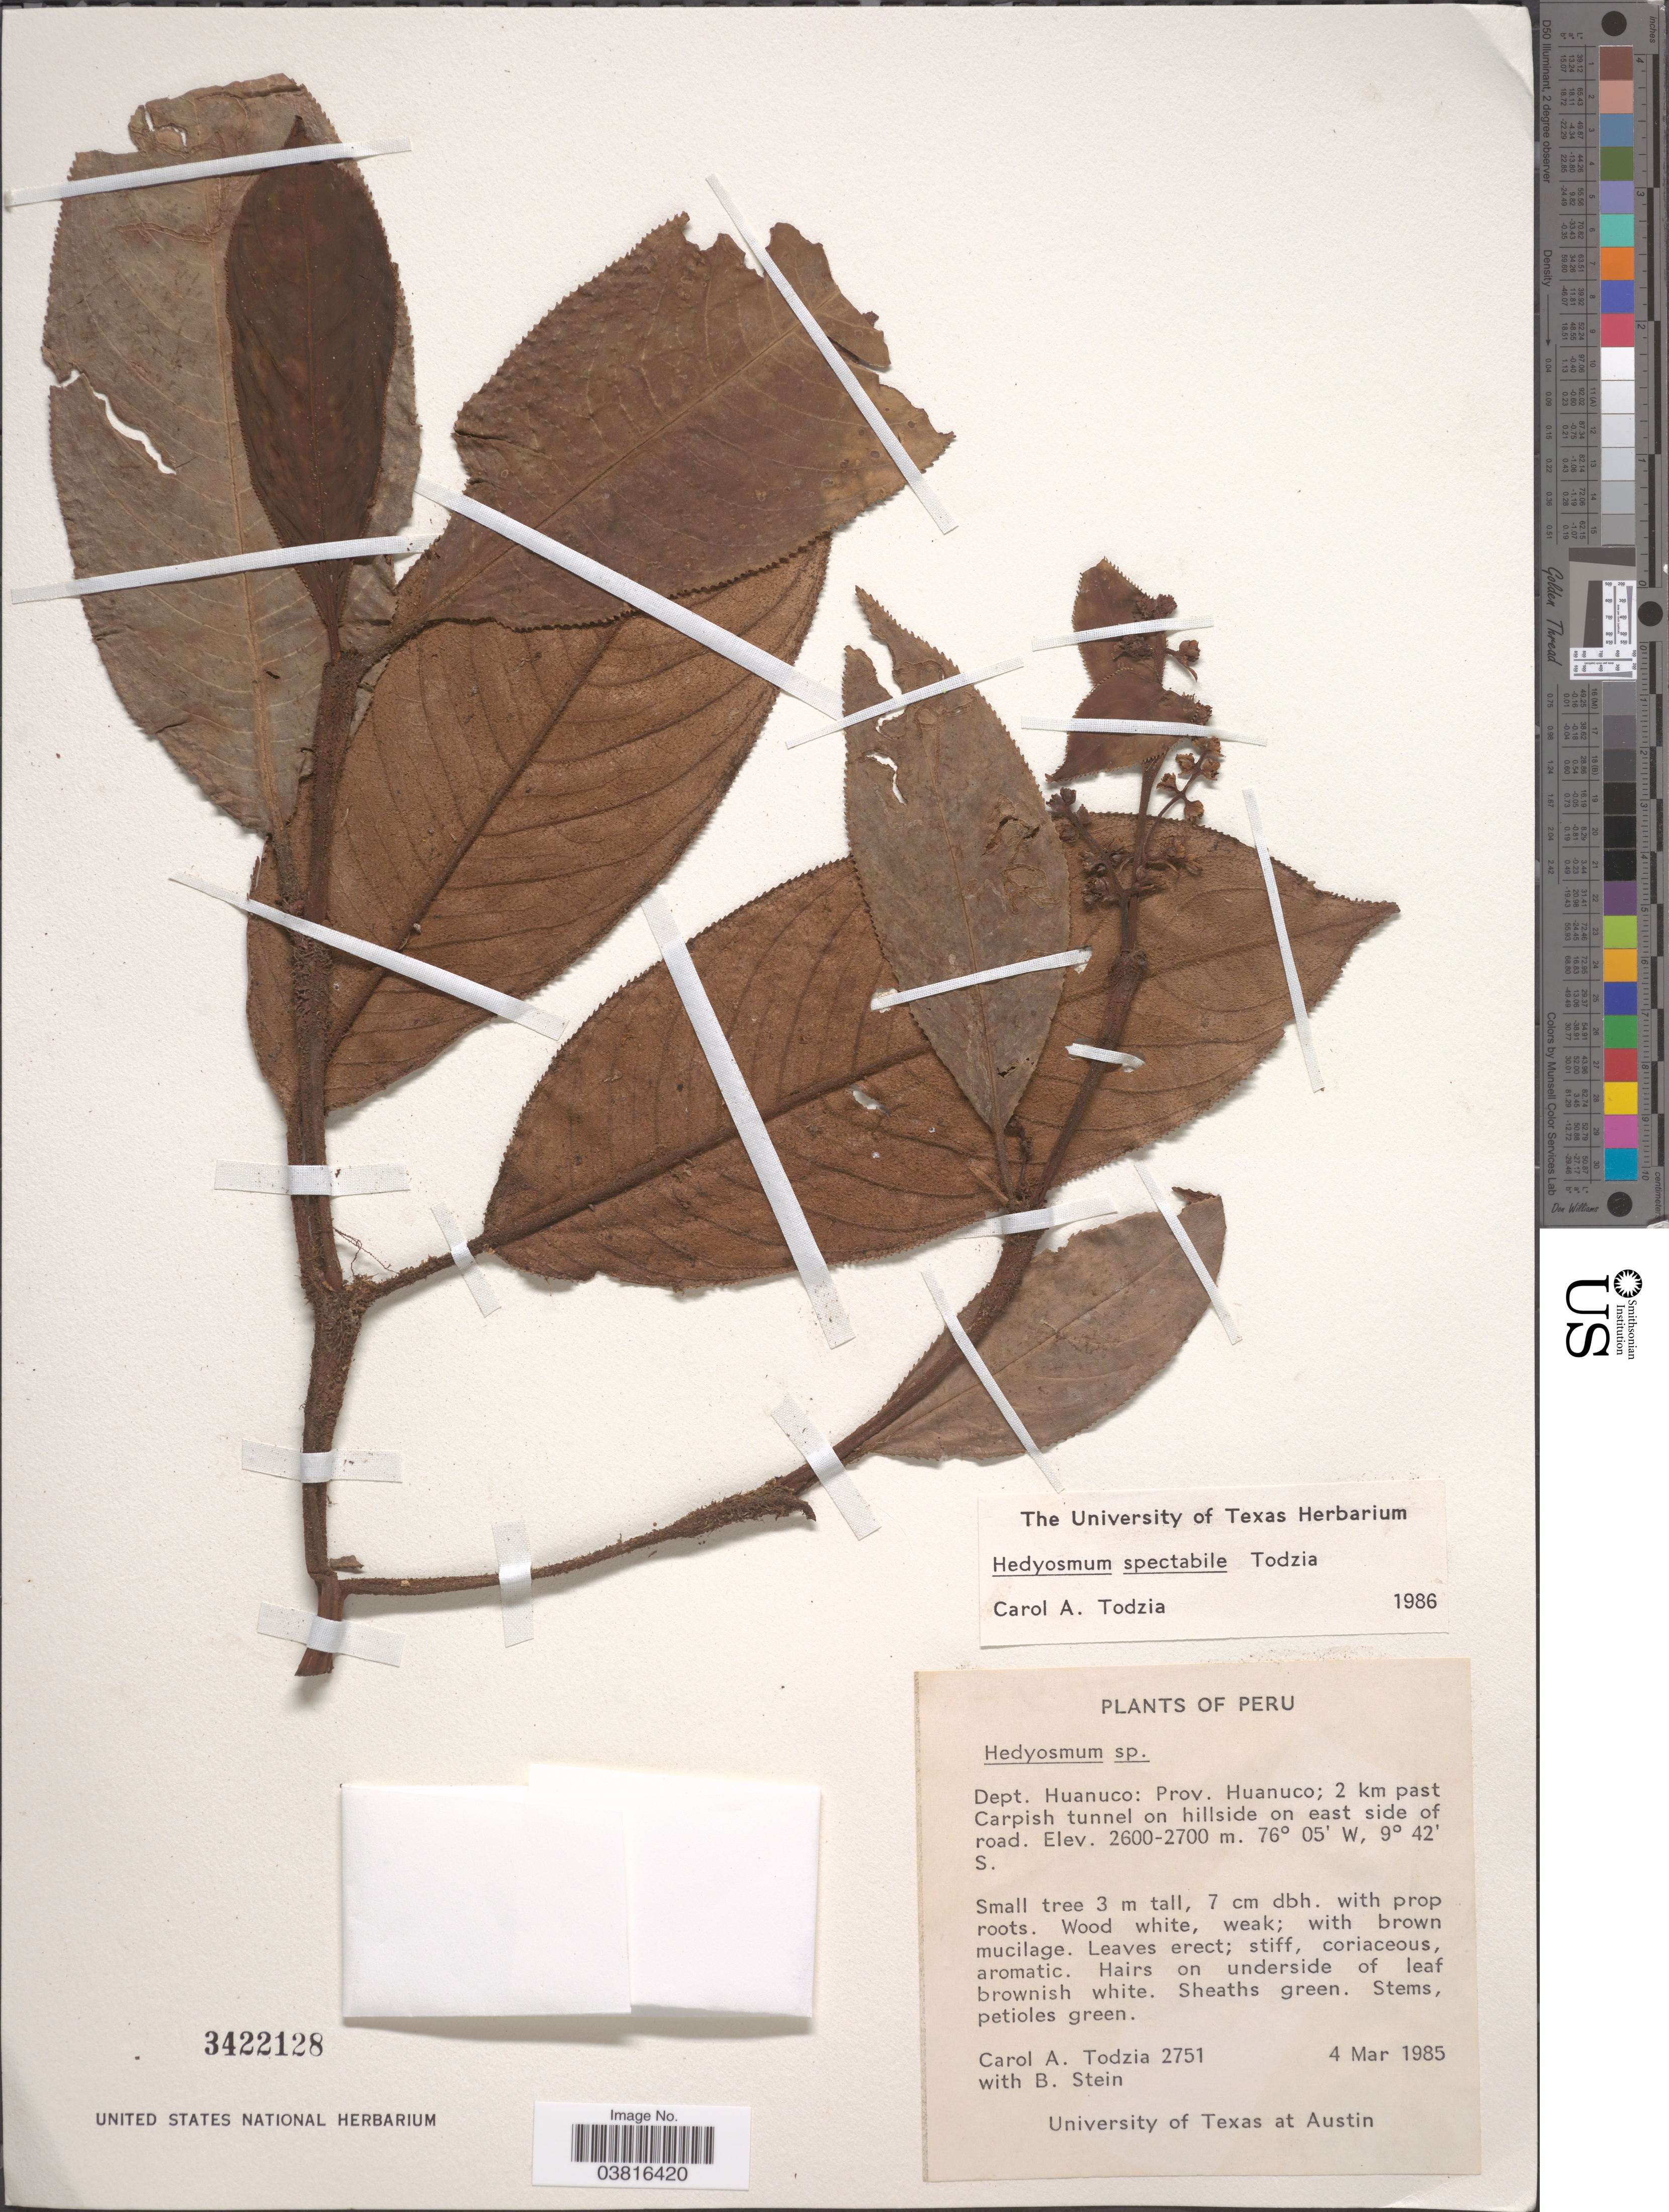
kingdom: Plantae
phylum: Tracheophyta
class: Magnoliopsida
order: Chloranthales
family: Chloranthaceae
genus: Hedyosmum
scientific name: Hedyosmum spectabile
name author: Todzia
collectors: C. A. Todzia & B. Stein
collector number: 2751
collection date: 1985-03-04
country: Peru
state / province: Huánuco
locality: Dept. Huanuco: 2 km past Carpish tunnel on hillside on east side of road.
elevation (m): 2600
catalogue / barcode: US 3422128